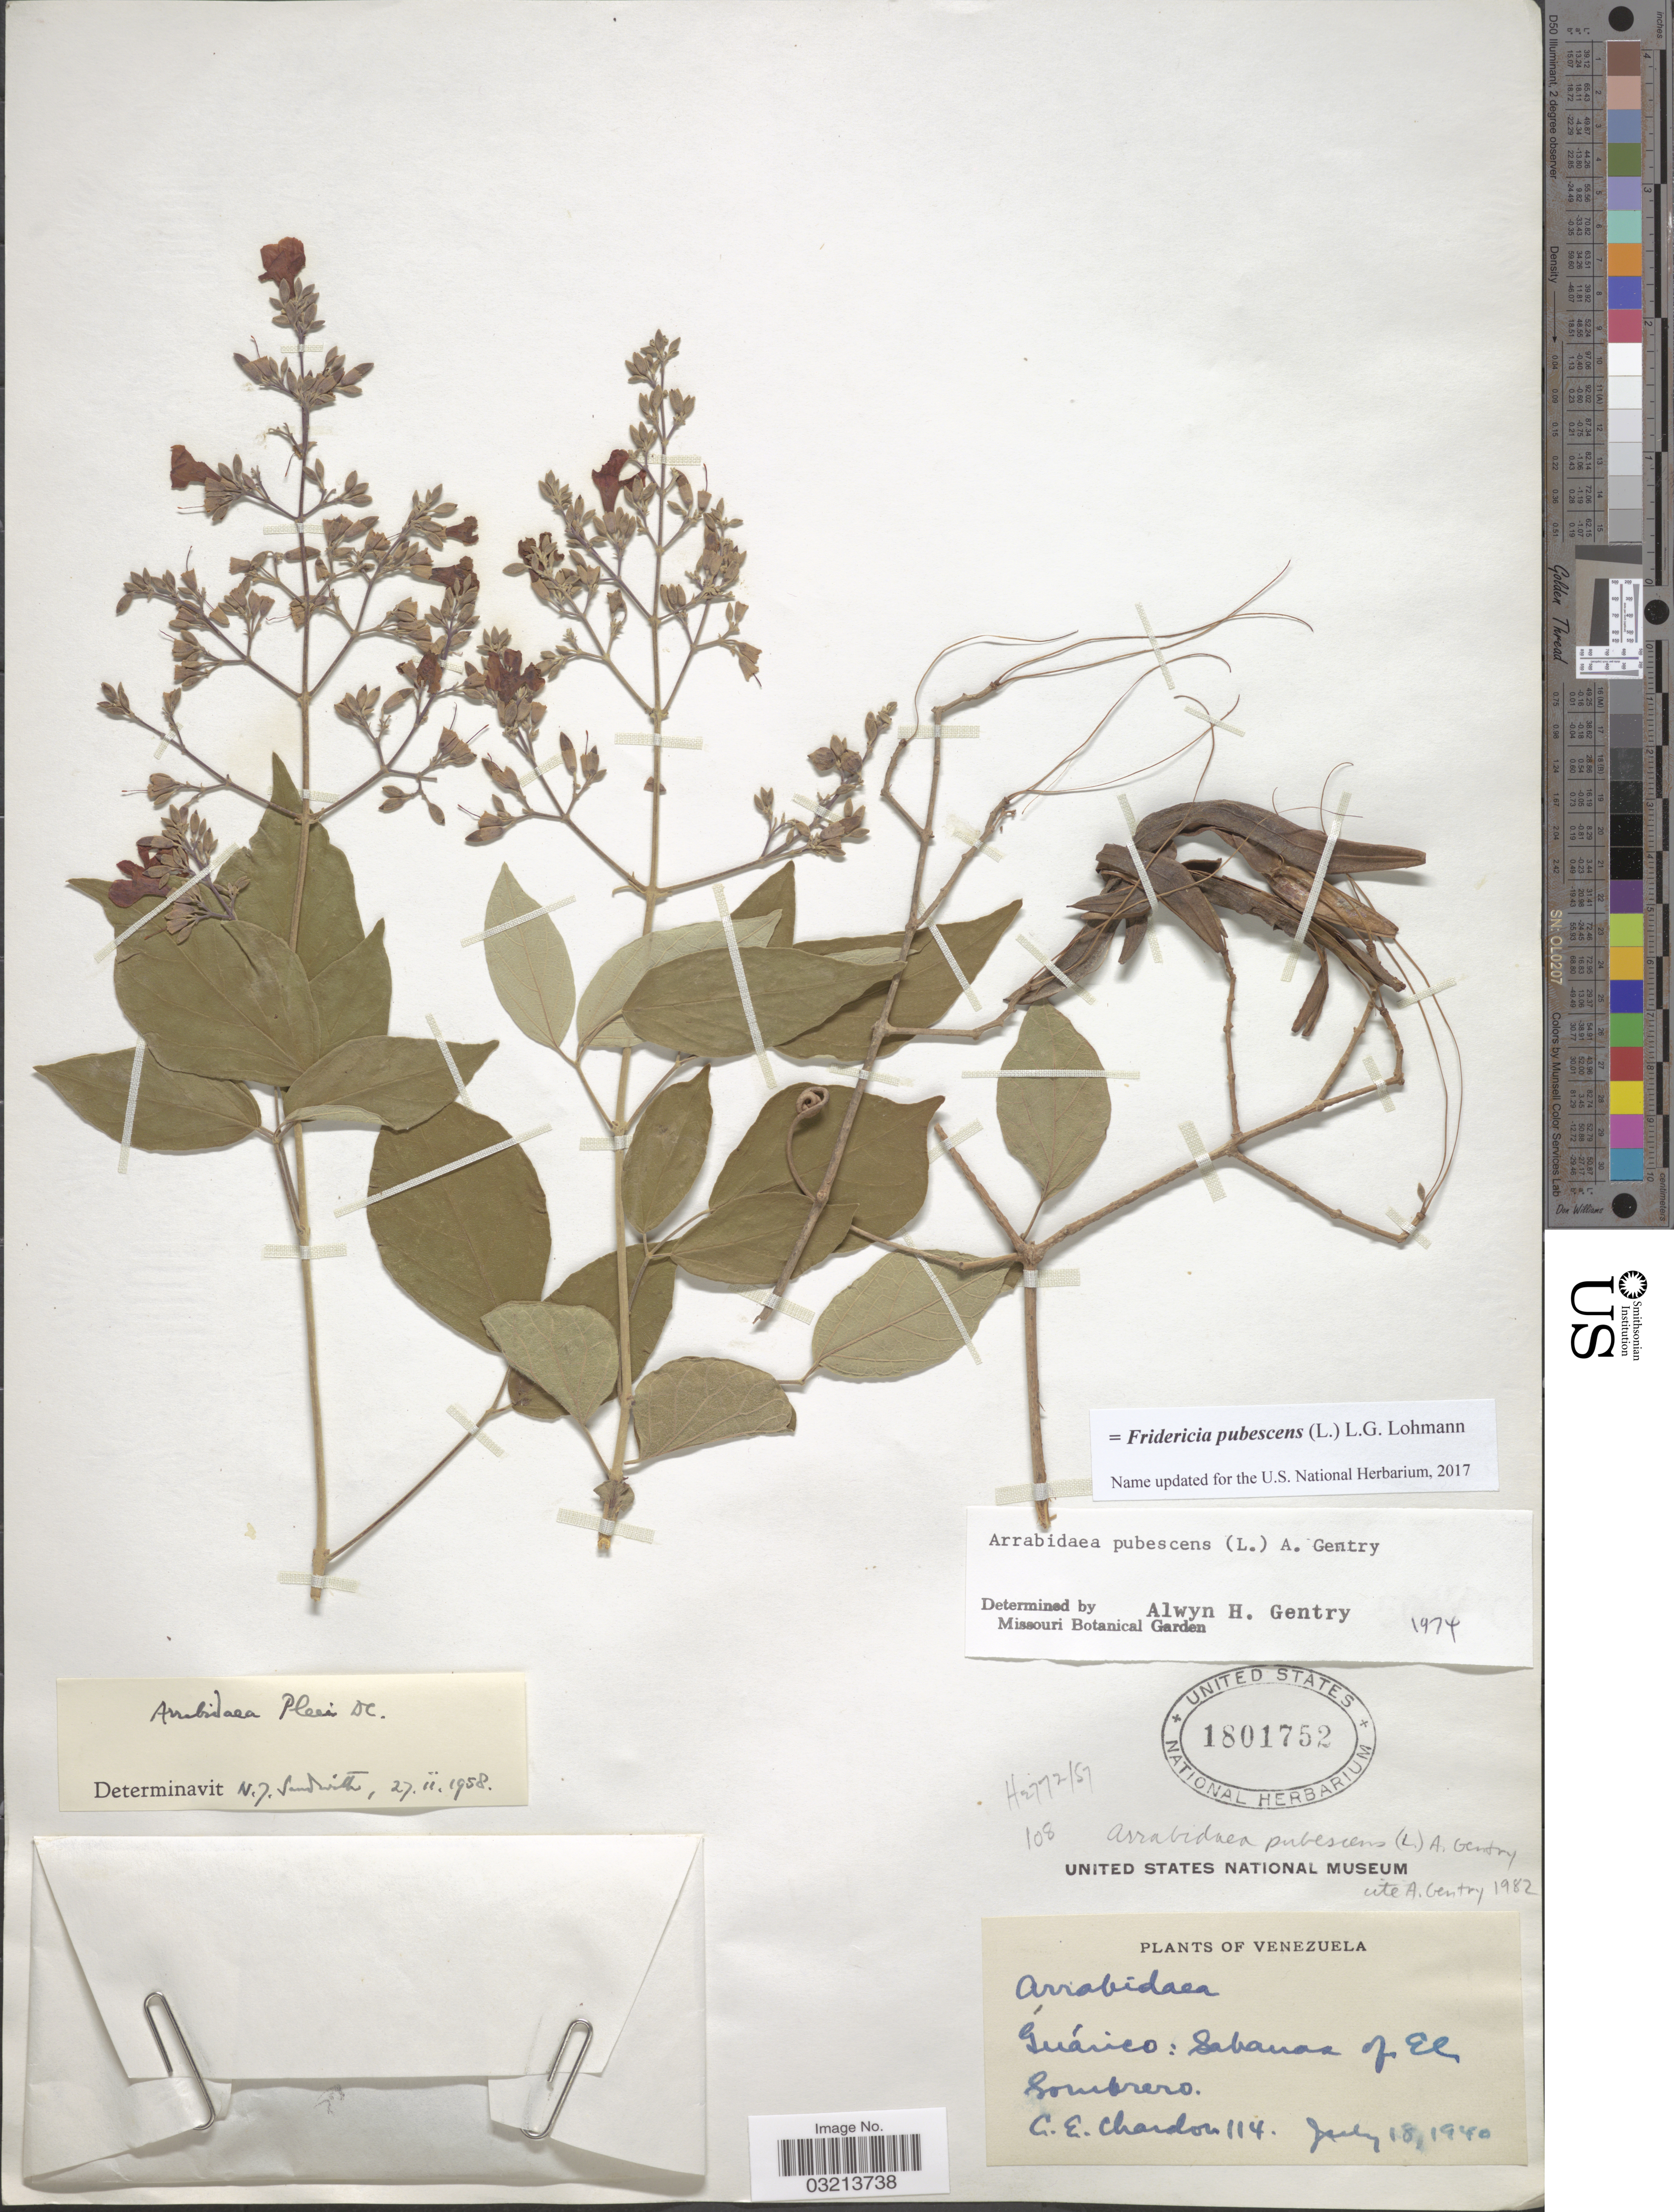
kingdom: Plantae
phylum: Tracheophyta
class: Magnoliopsida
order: Lamiales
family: Bignoniaceae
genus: Fridericia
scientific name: Fridericia pubescens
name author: (L.) L.G. Lohmann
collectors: C. E. Chardón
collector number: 114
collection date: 1940-07-18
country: Venezuela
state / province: Guárico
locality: Sabanas of El Sombrero.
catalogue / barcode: US 1801752